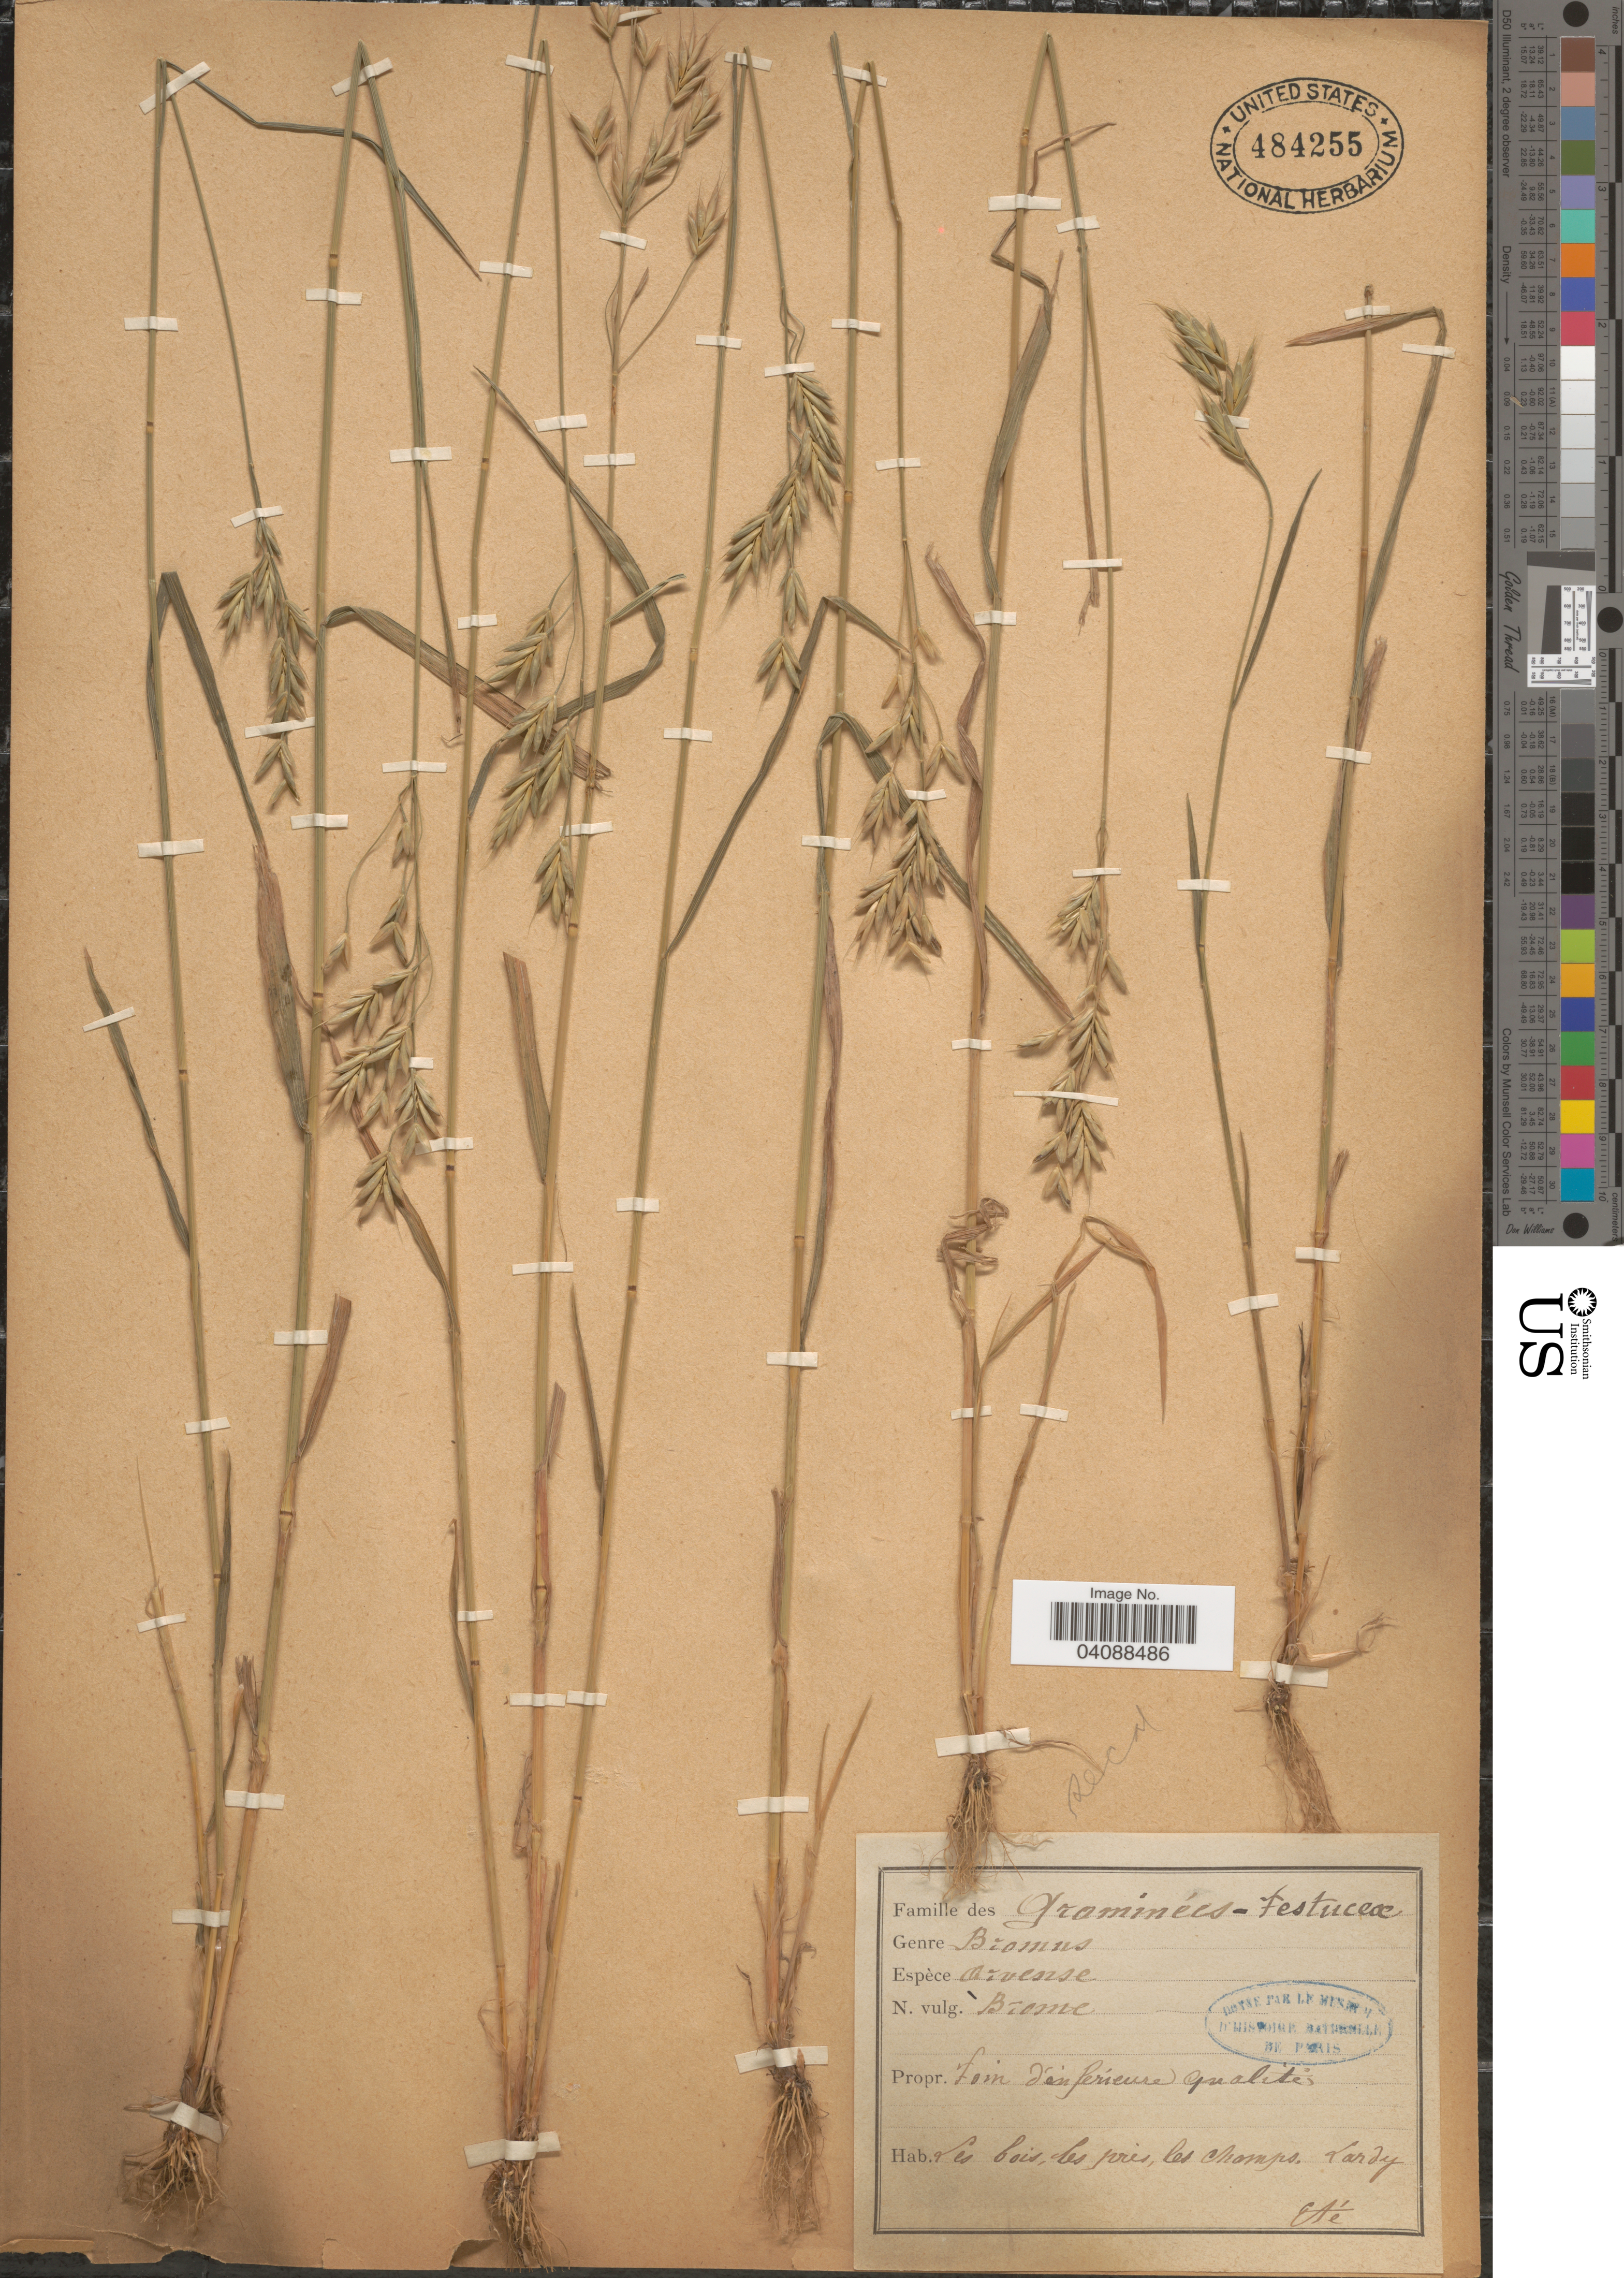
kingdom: Plantae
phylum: Tracheophyta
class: Liliopsida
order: Poales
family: Poaceae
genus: Bromus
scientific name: Bromus secalinus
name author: L.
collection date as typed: Eté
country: France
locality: Les bois, les près, les champs, Lardy.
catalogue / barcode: US 484255